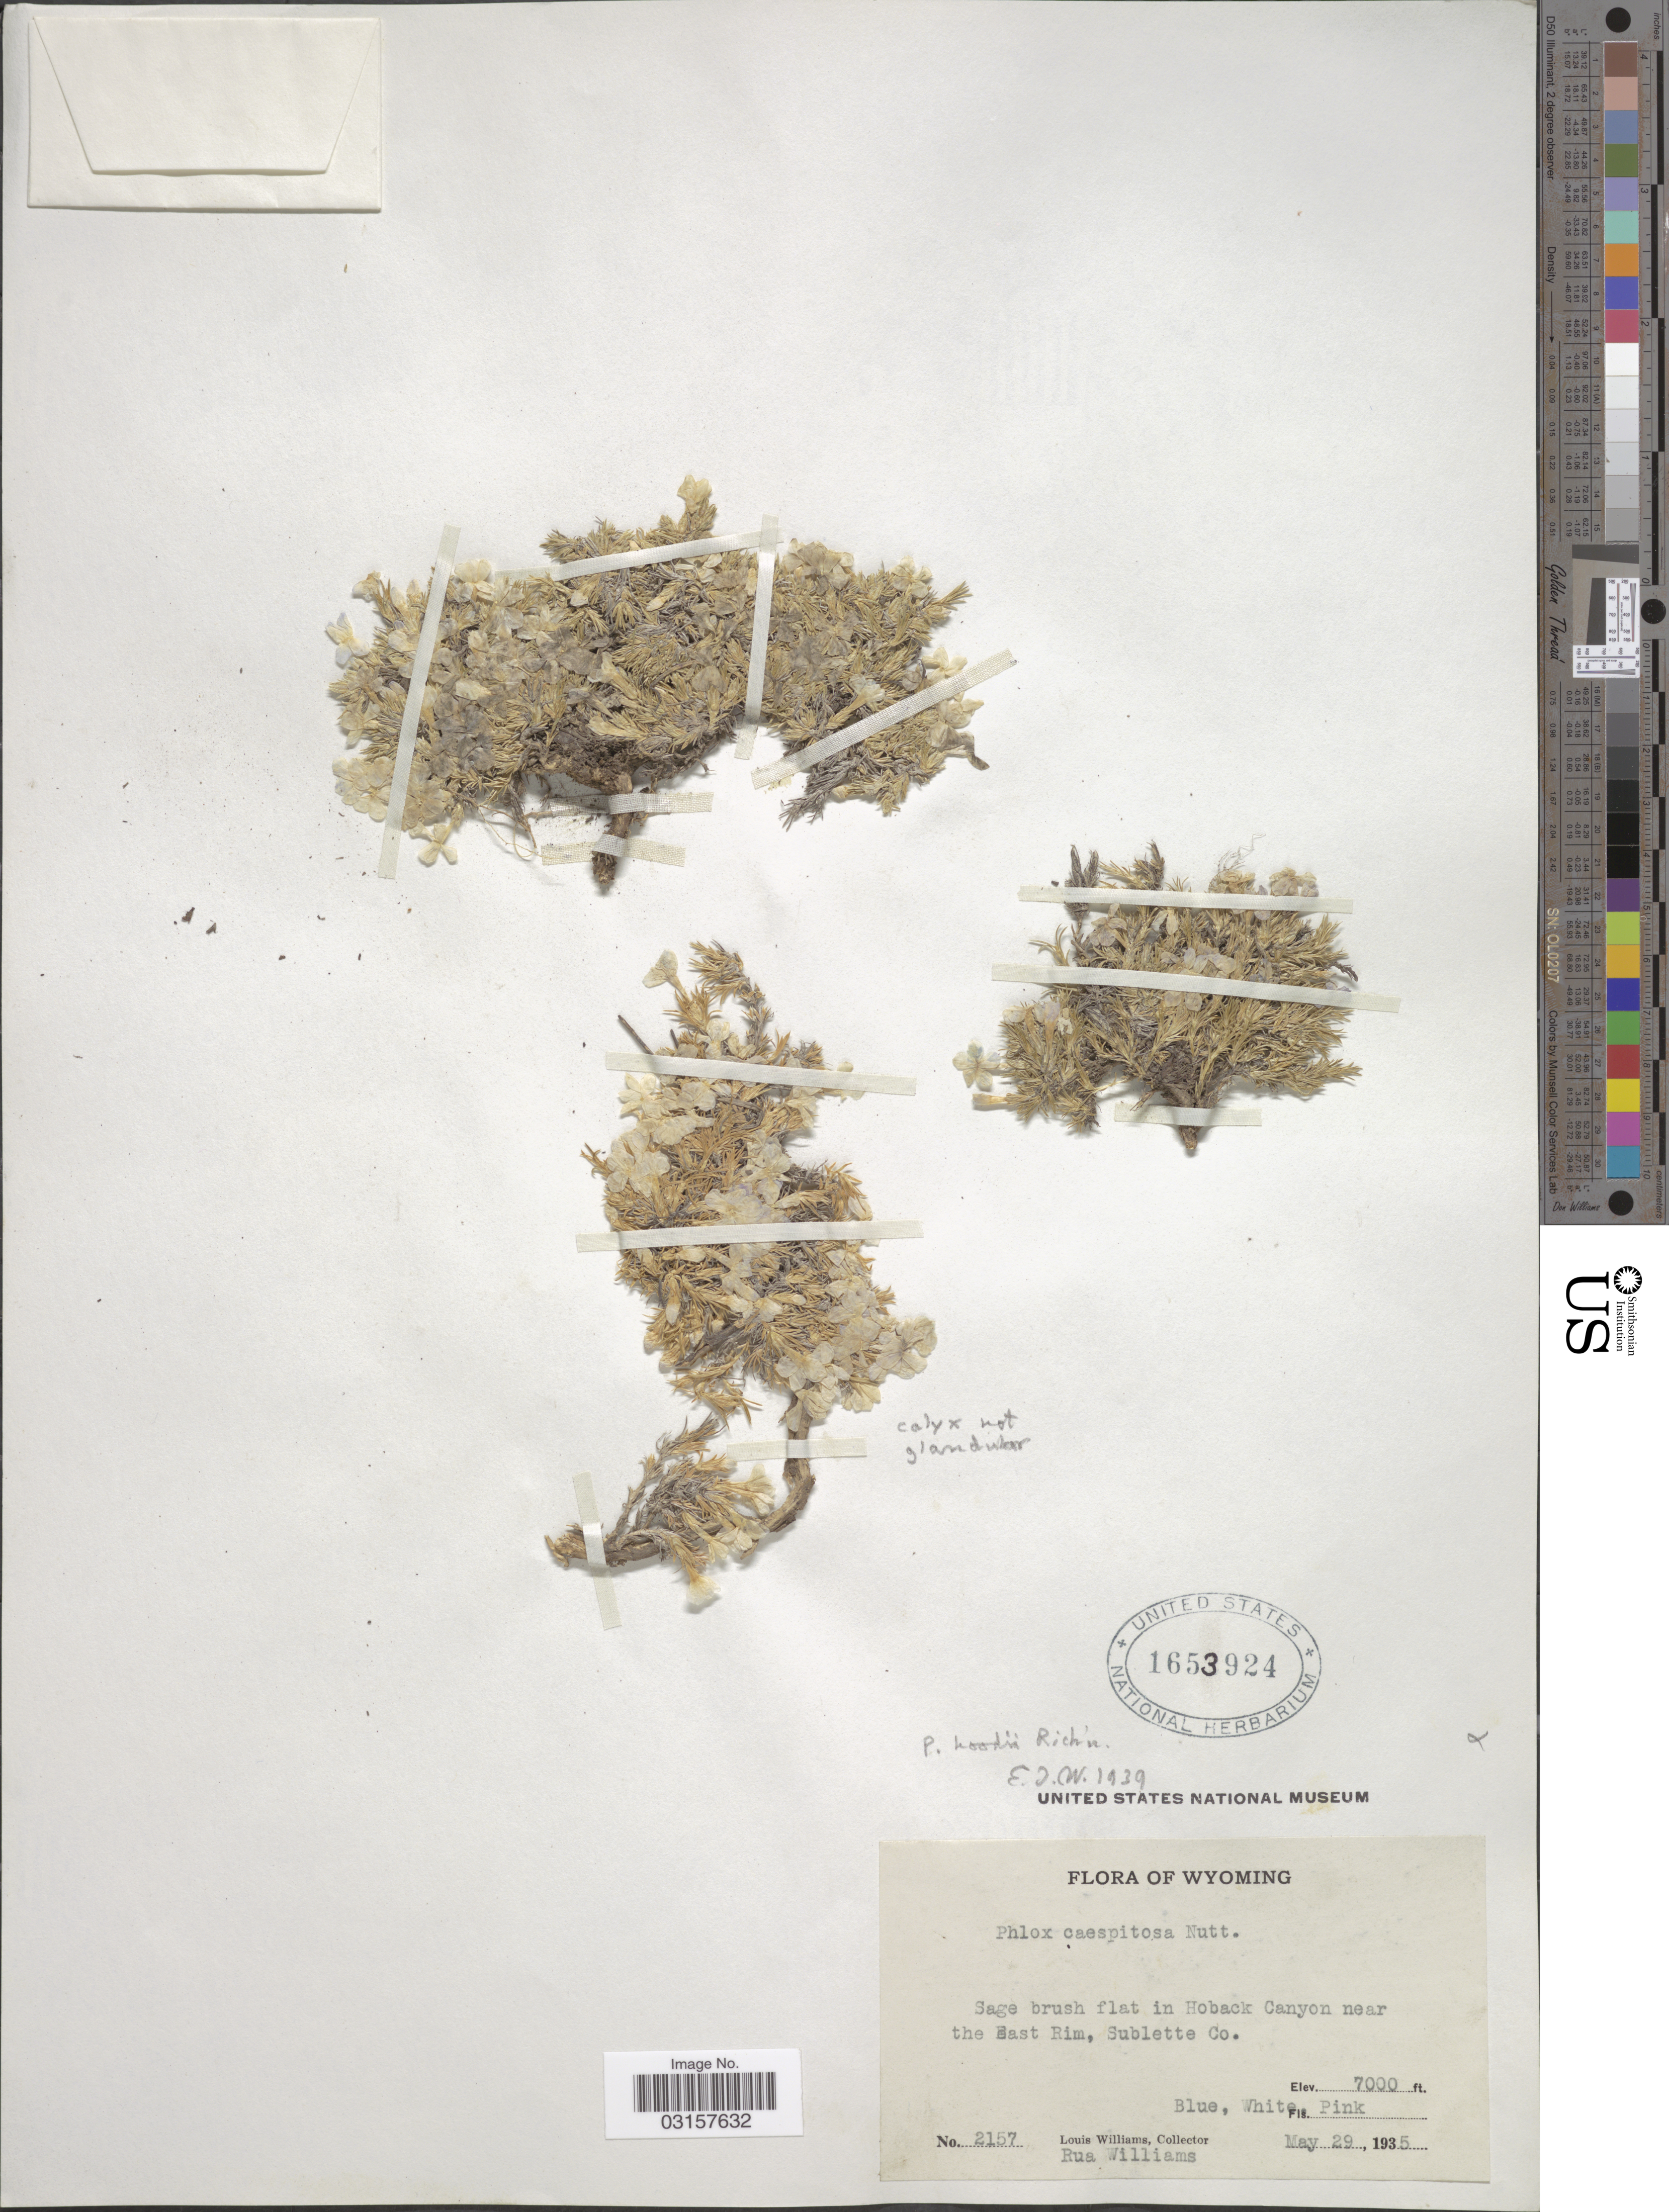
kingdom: Plantae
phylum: Tracheophyta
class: Magnoliopsida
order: Ericales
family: Polemoniaceae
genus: Phlox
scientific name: Phlox hoodii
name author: Richardson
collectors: L. G. Williams & R. P. Williams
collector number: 2157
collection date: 1935-05-29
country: United States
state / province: Wyoming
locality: Sage brush flat in Hoback Canyon near the East Rim, Sublette Co.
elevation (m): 2134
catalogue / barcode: US 1653924